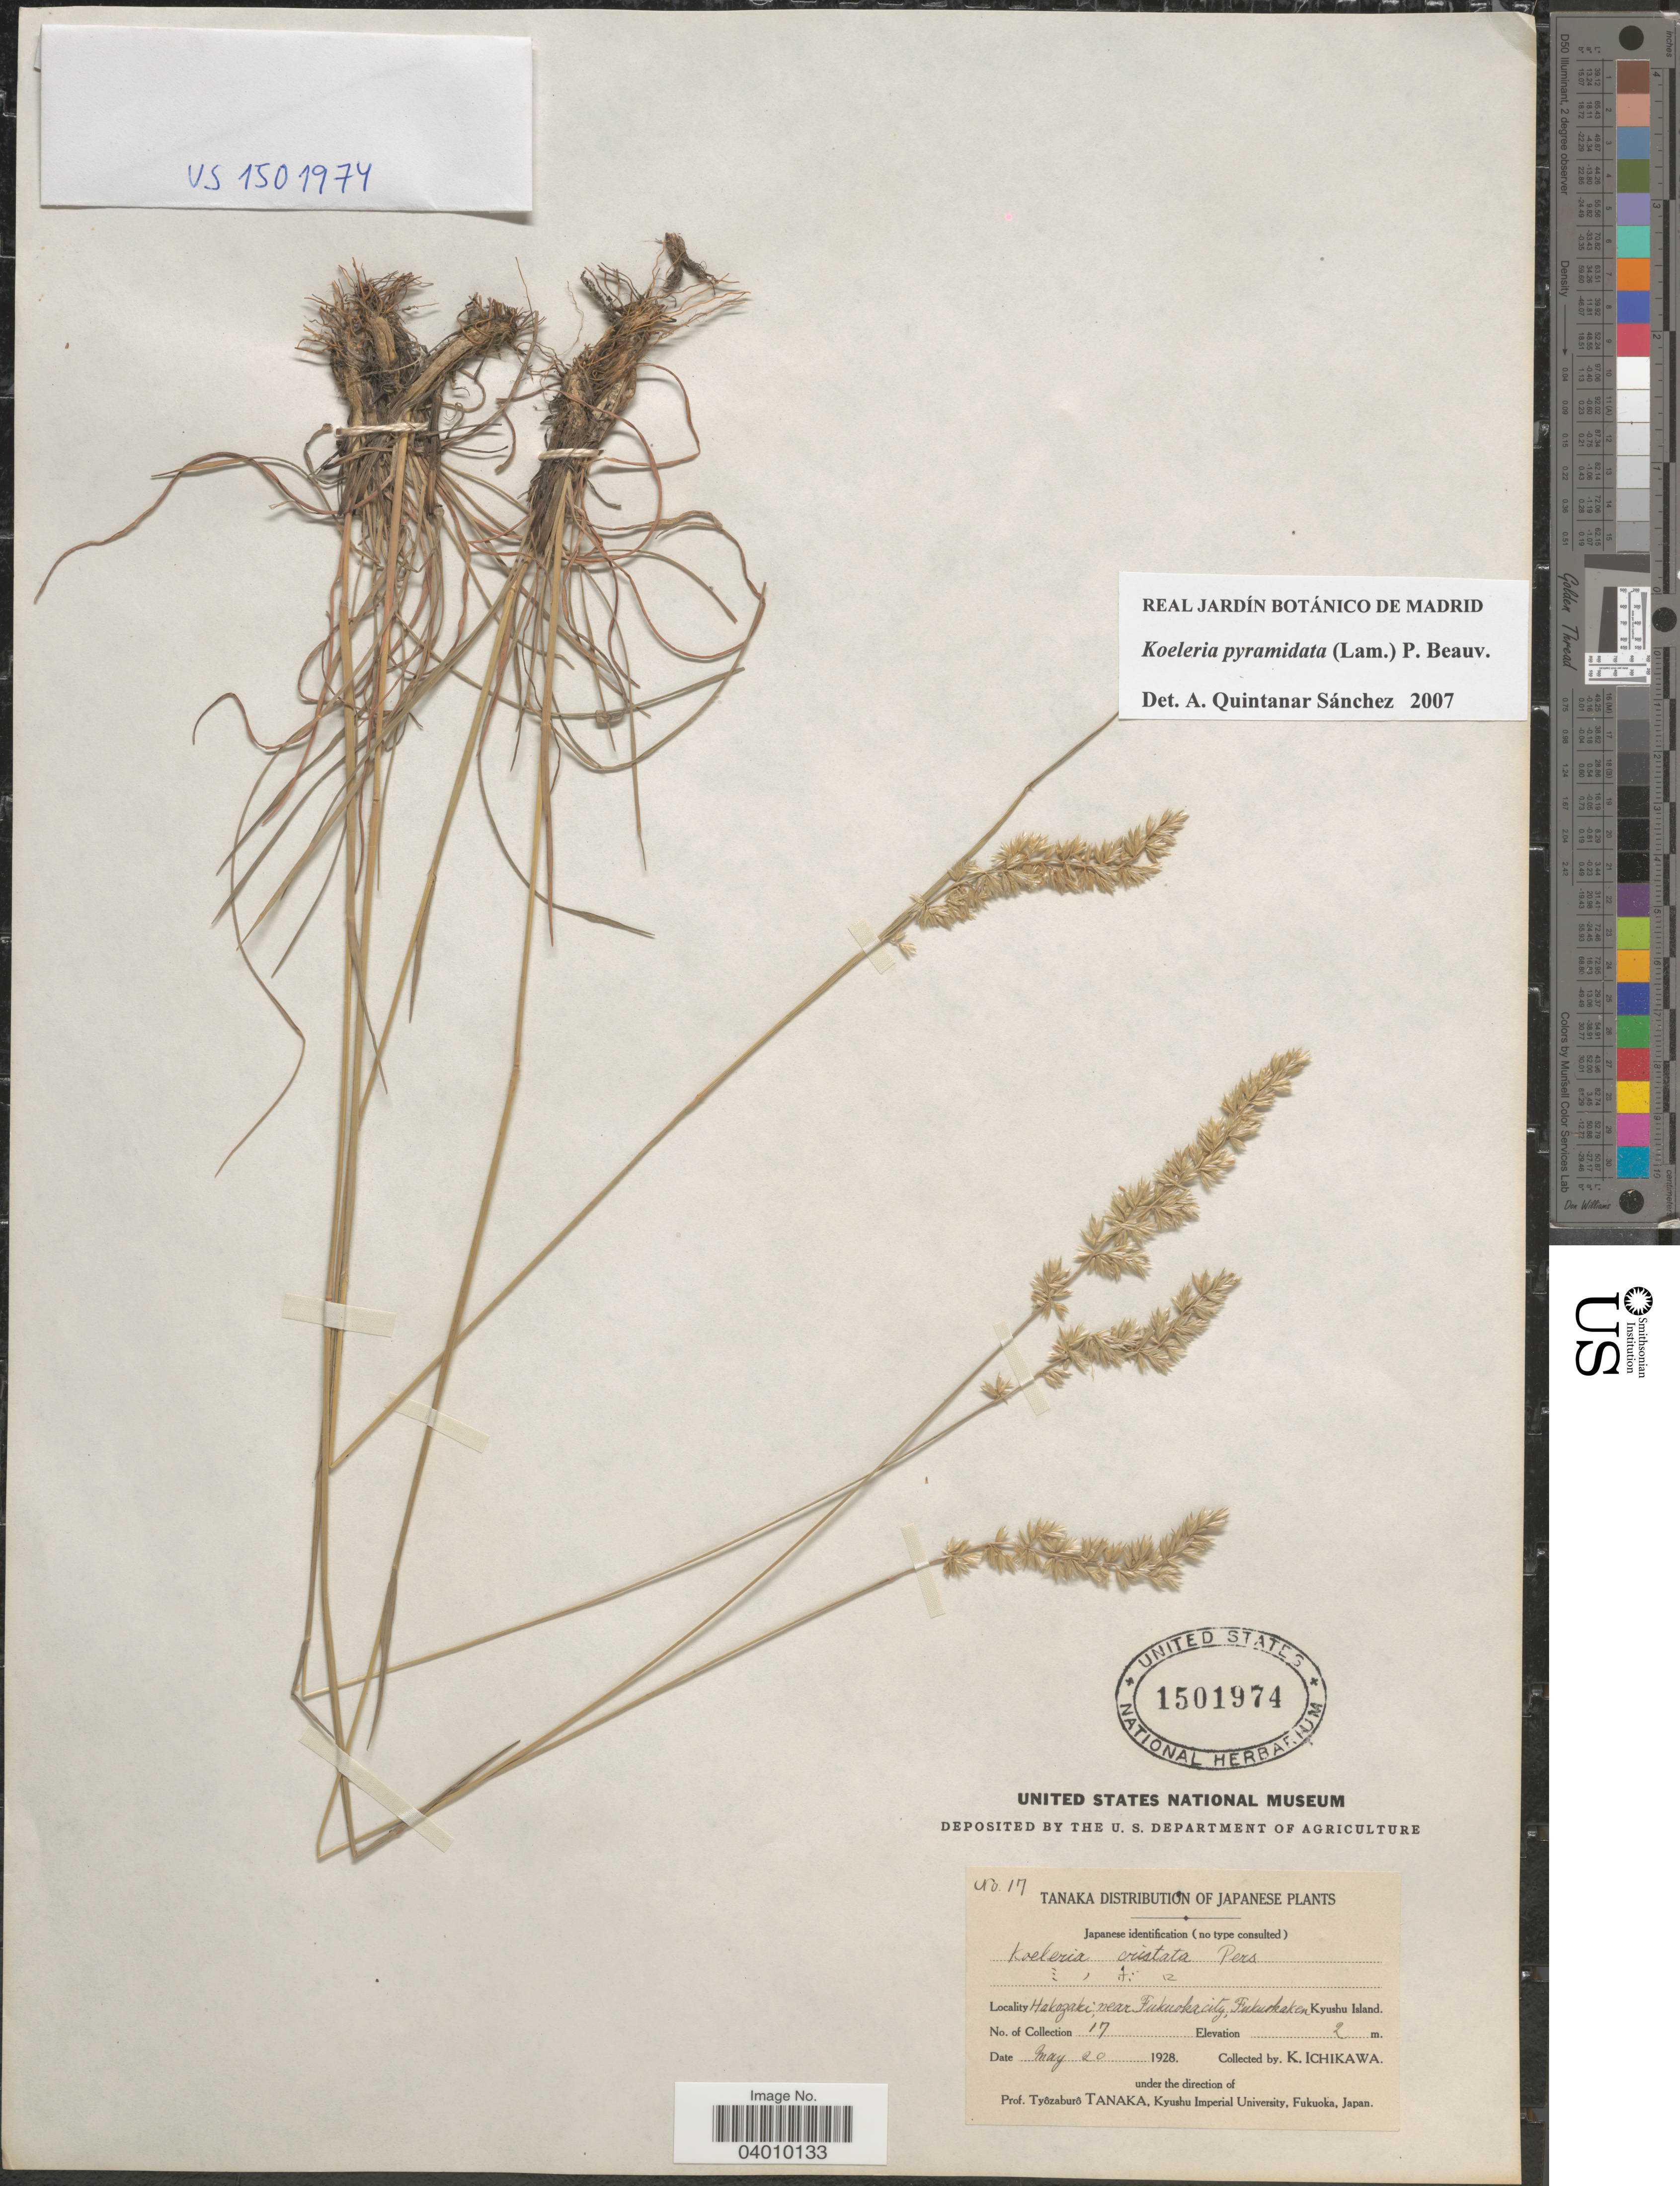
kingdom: Plantae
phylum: Tracheophyta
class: Liliopsida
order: Poales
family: Poaceae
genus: Koeleria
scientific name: Koeleria pyramidata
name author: (Lam.) P. Beauv.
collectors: K. Ichikawa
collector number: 17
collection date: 1928-05-20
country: Japan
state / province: Hukuoka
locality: Hakozaki, near Fukuoka city, Fukuokaken Kyushu Island.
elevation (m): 2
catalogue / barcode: US 1501974